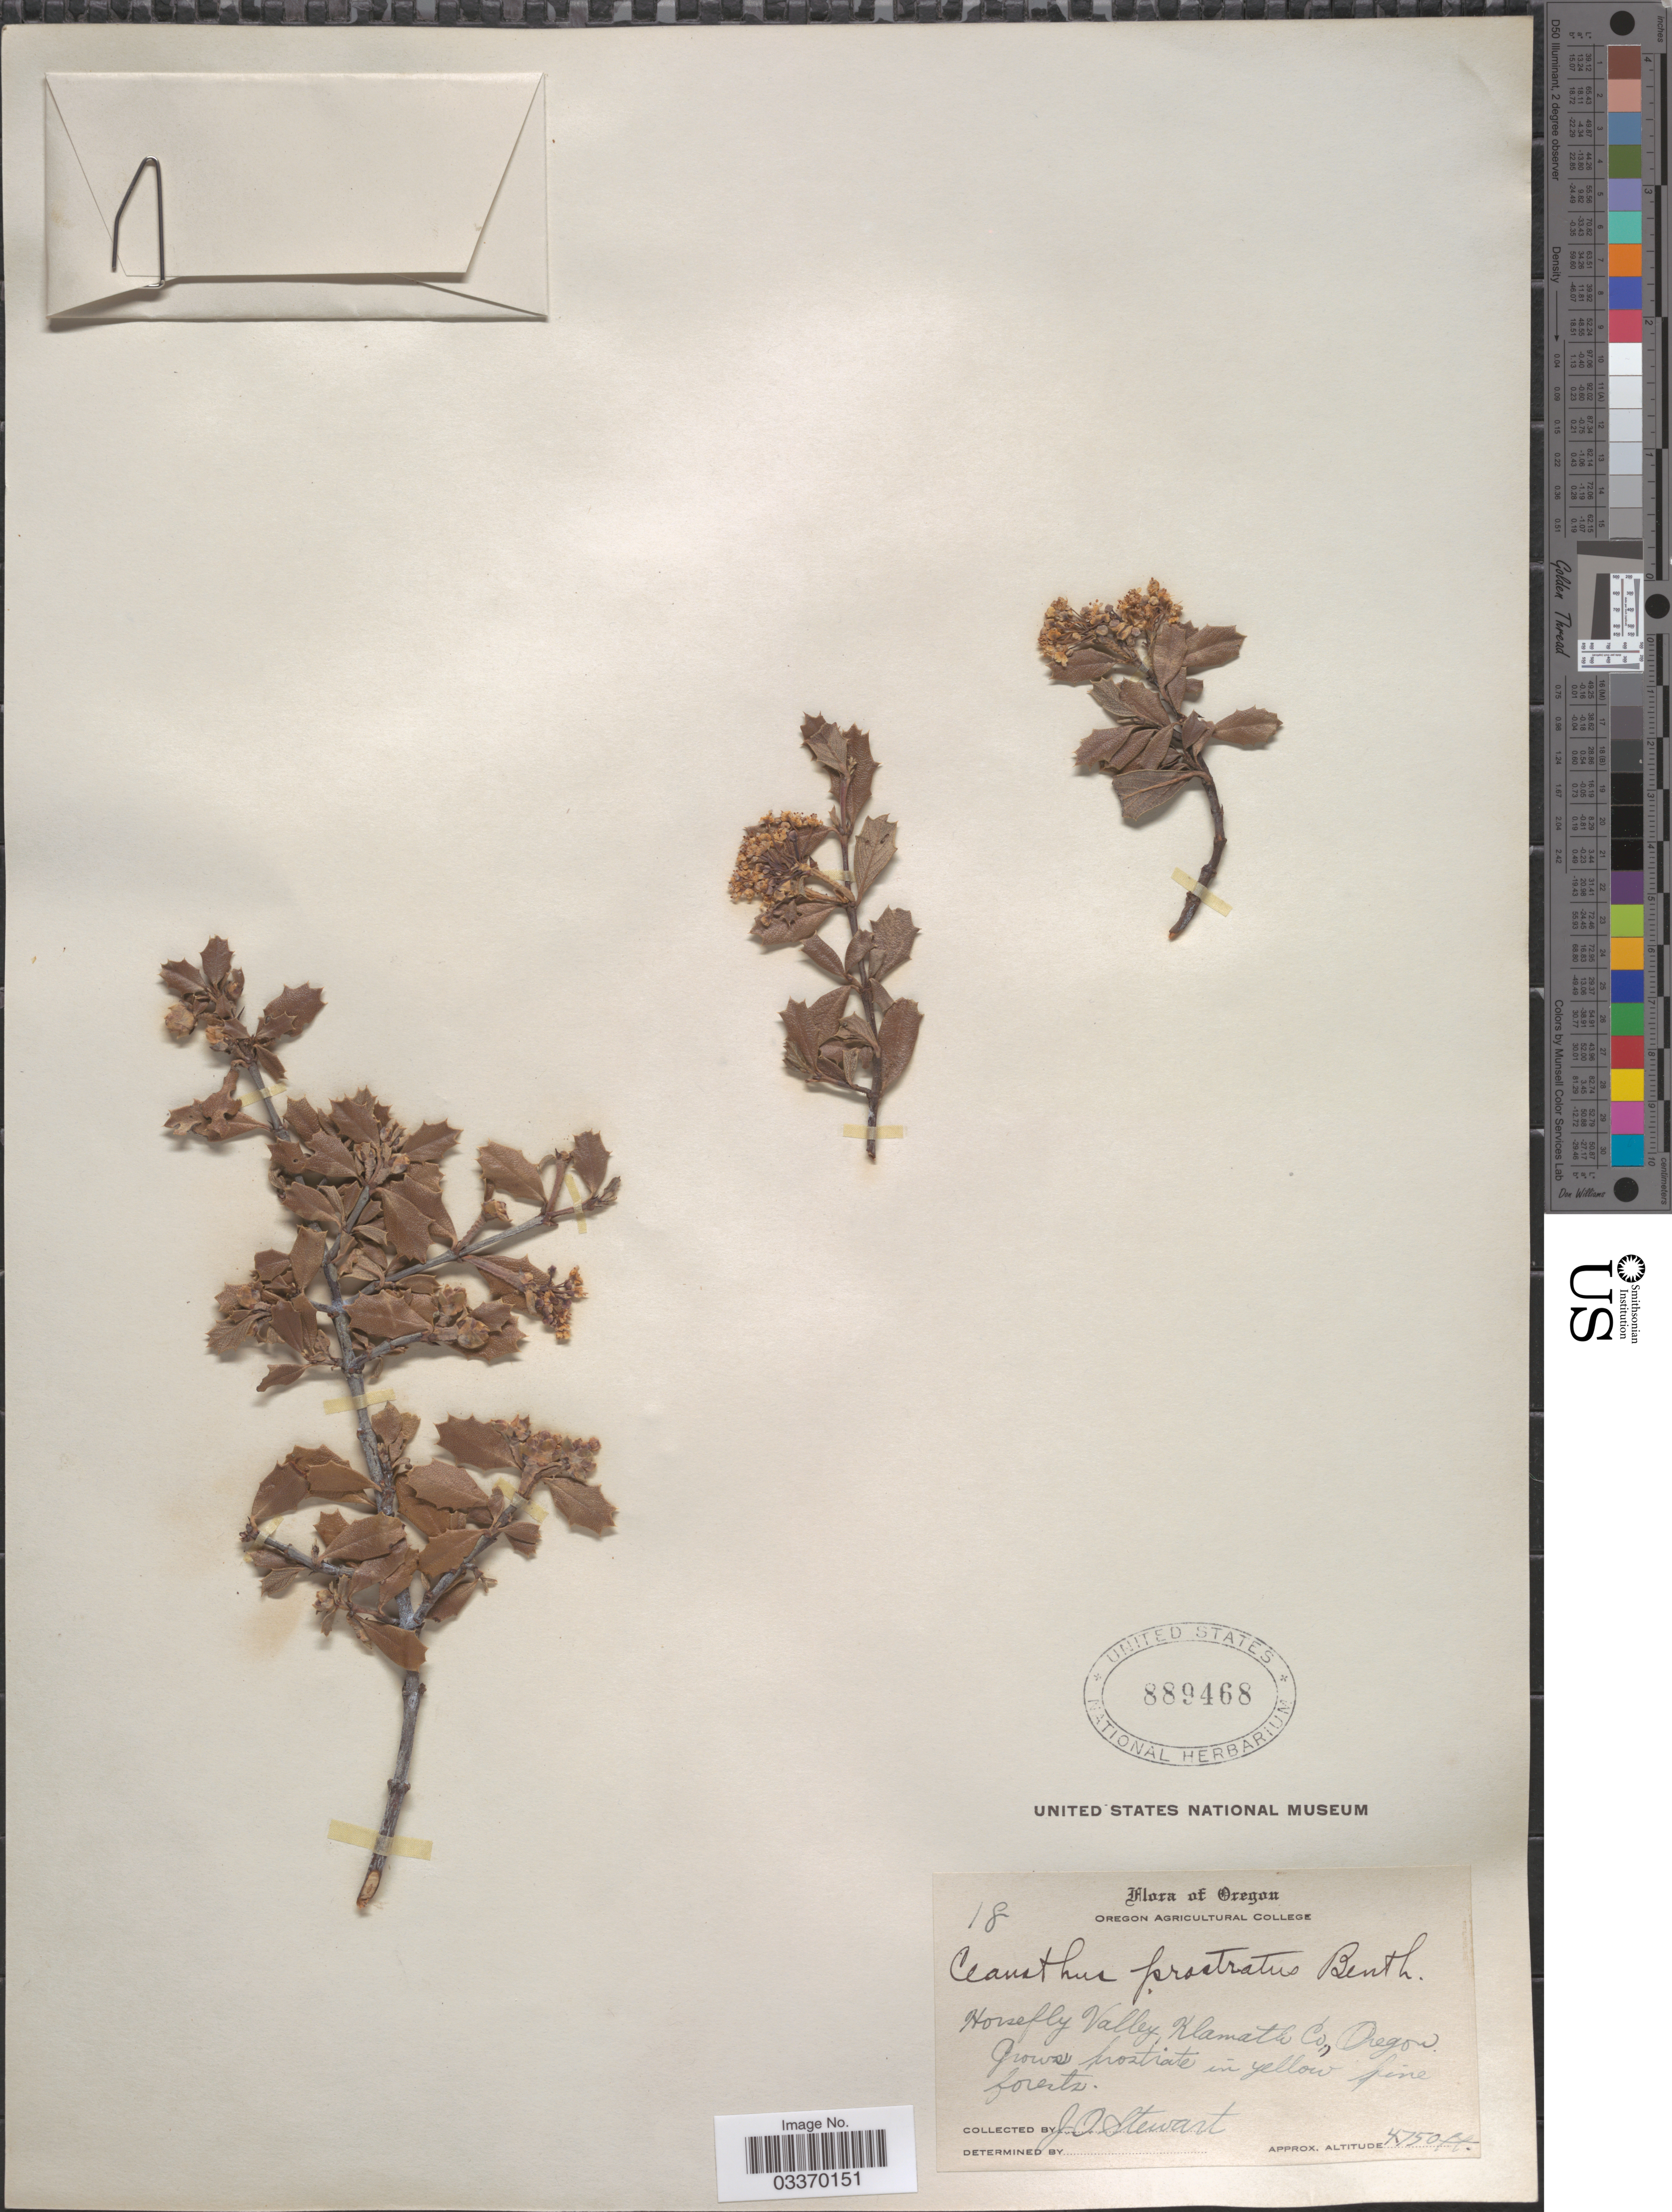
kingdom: Plantae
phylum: Tracheophyta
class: Magnoliopsida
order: Rosales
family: Rhamnaceae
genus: Ceanothus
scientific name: Ceanothus prostratus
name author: Benth.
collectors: J. Stewart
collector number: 18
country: United States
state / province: Oregon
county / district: Klamath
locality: Horsefly Valley, Klamath Co.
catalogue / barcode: US 889468